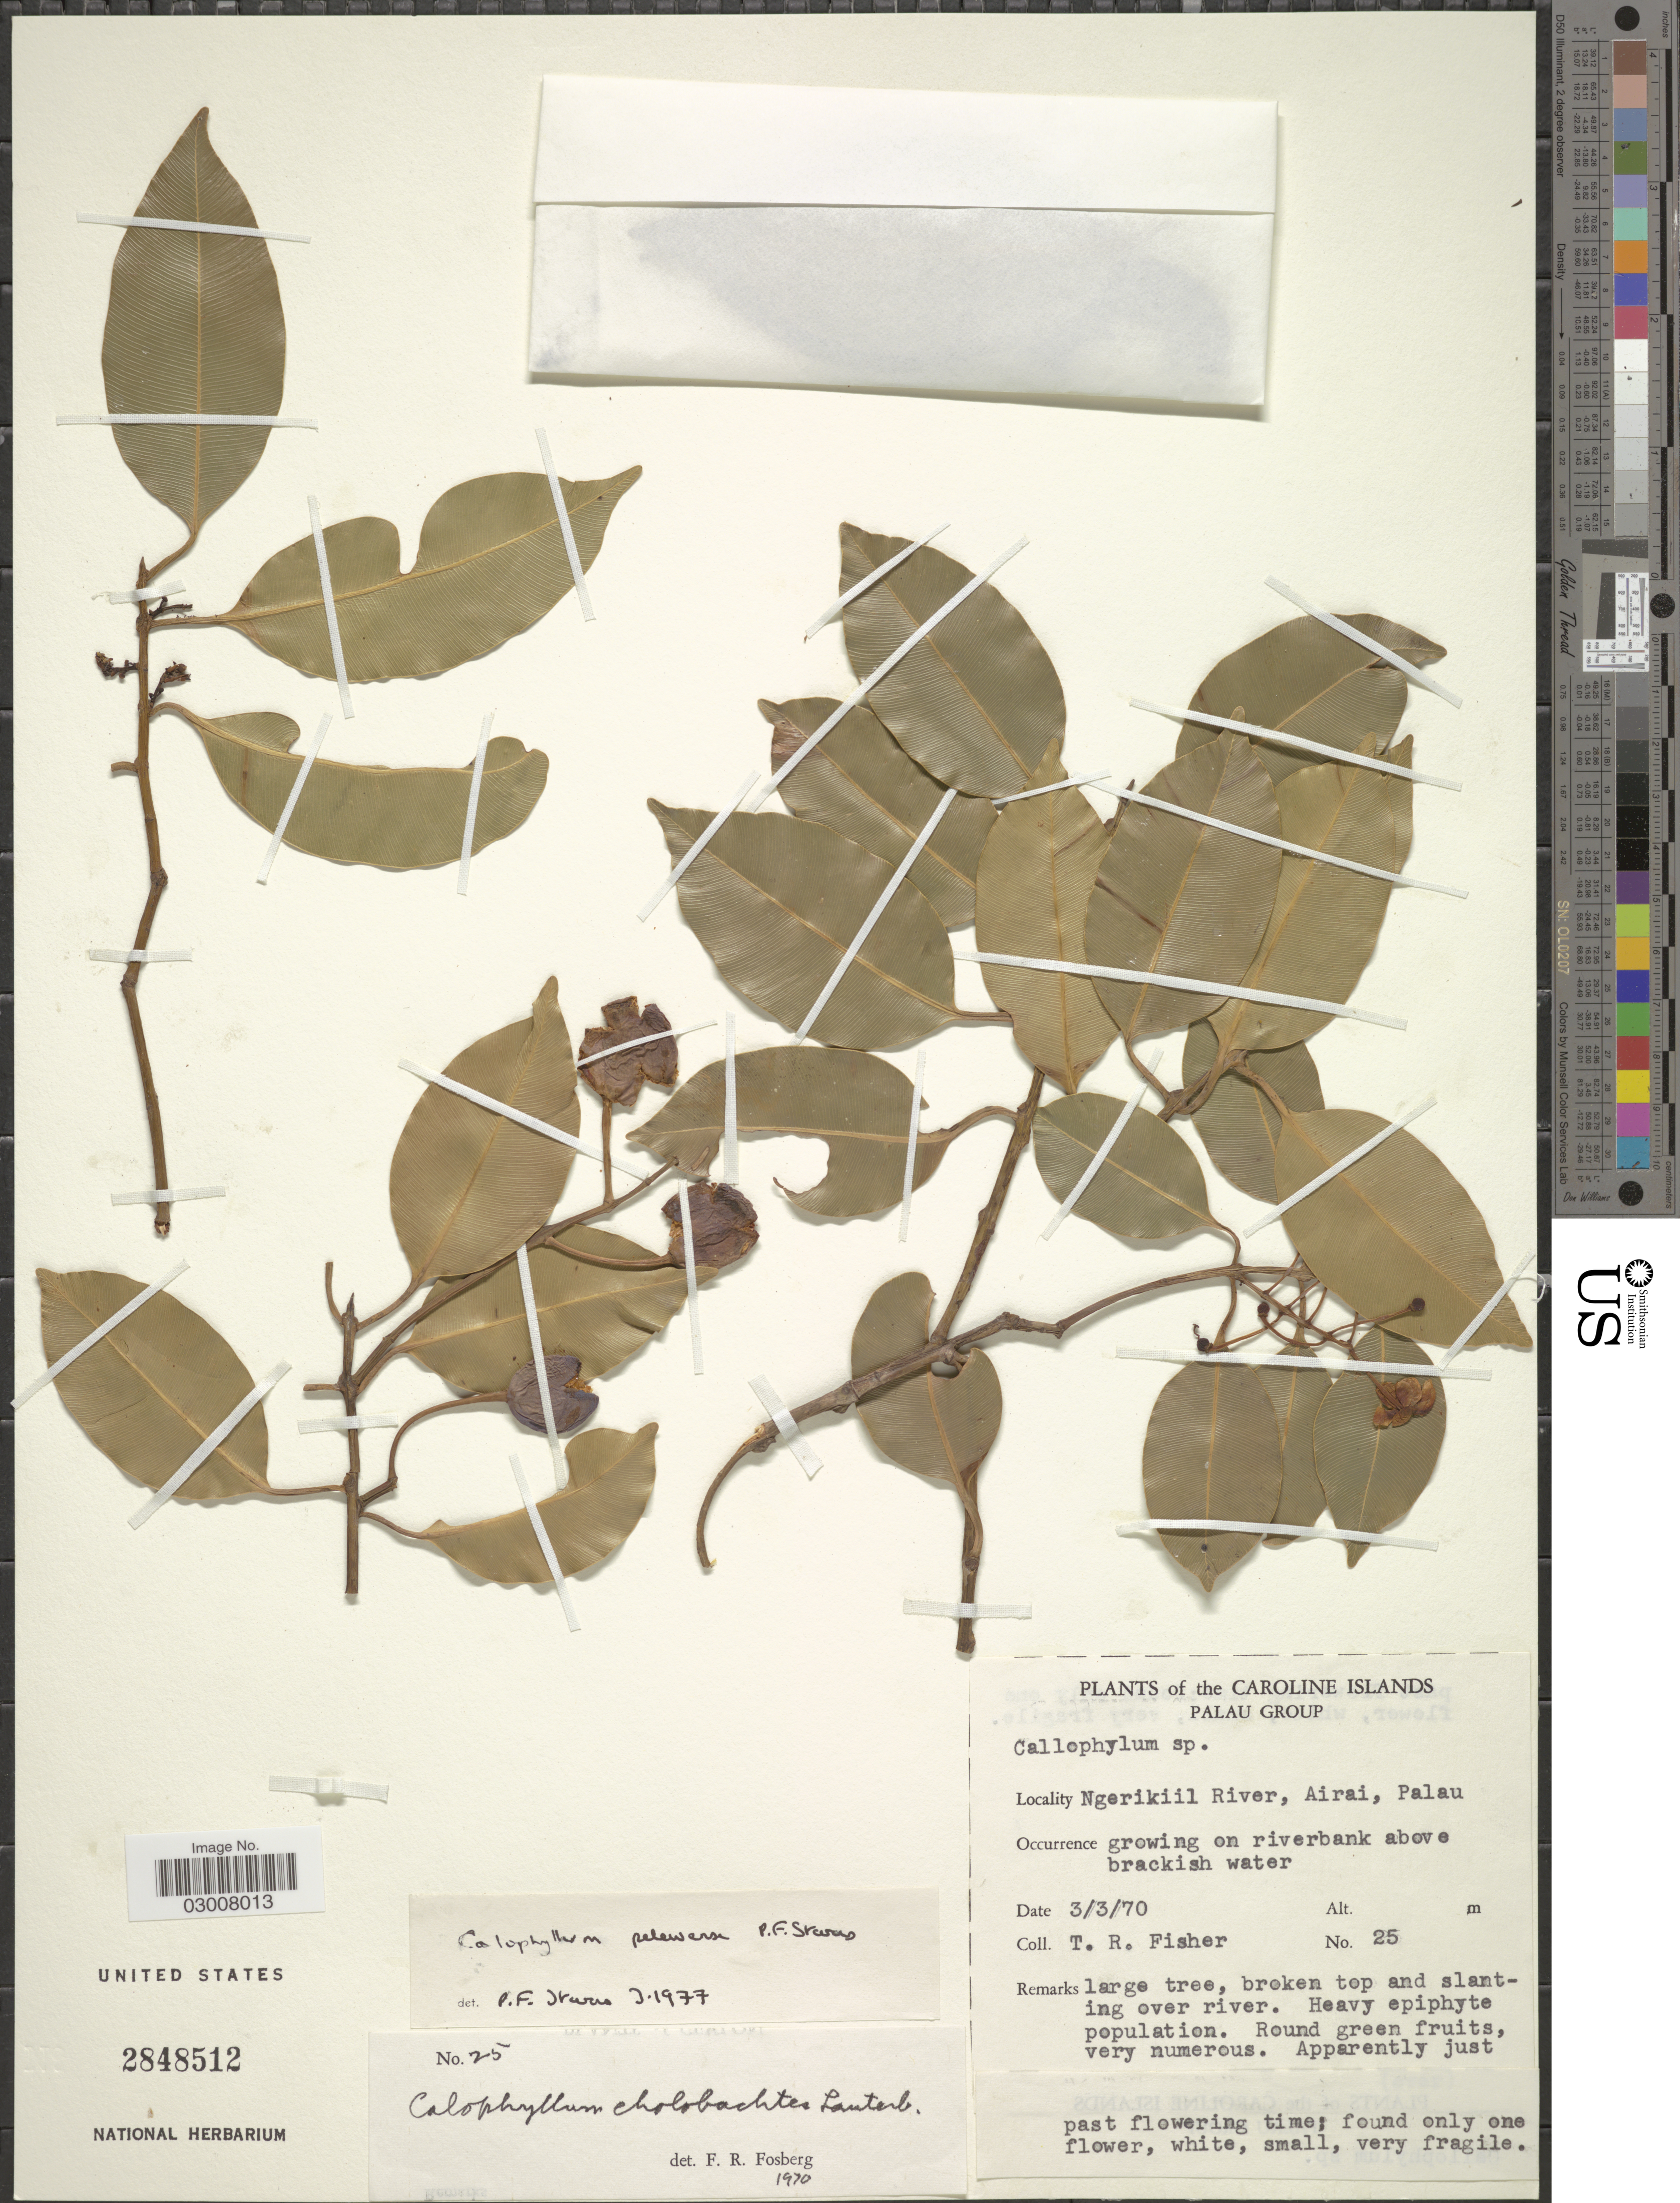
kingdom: Plantae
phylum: Tracheophyta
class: Magnoliopsida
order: Malpighiales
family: Calophyllaceae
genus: Calophyllum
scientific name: Calophyllum pelewense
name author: P.F. Stevens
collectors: T. R. Fisher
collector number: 25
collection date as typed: Transcribed d/m/y: 3/3/70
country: Palau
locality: Caroline Islands, Palau Group. Ngerikiil River, Airai, Palau.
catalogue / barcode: US 2848512